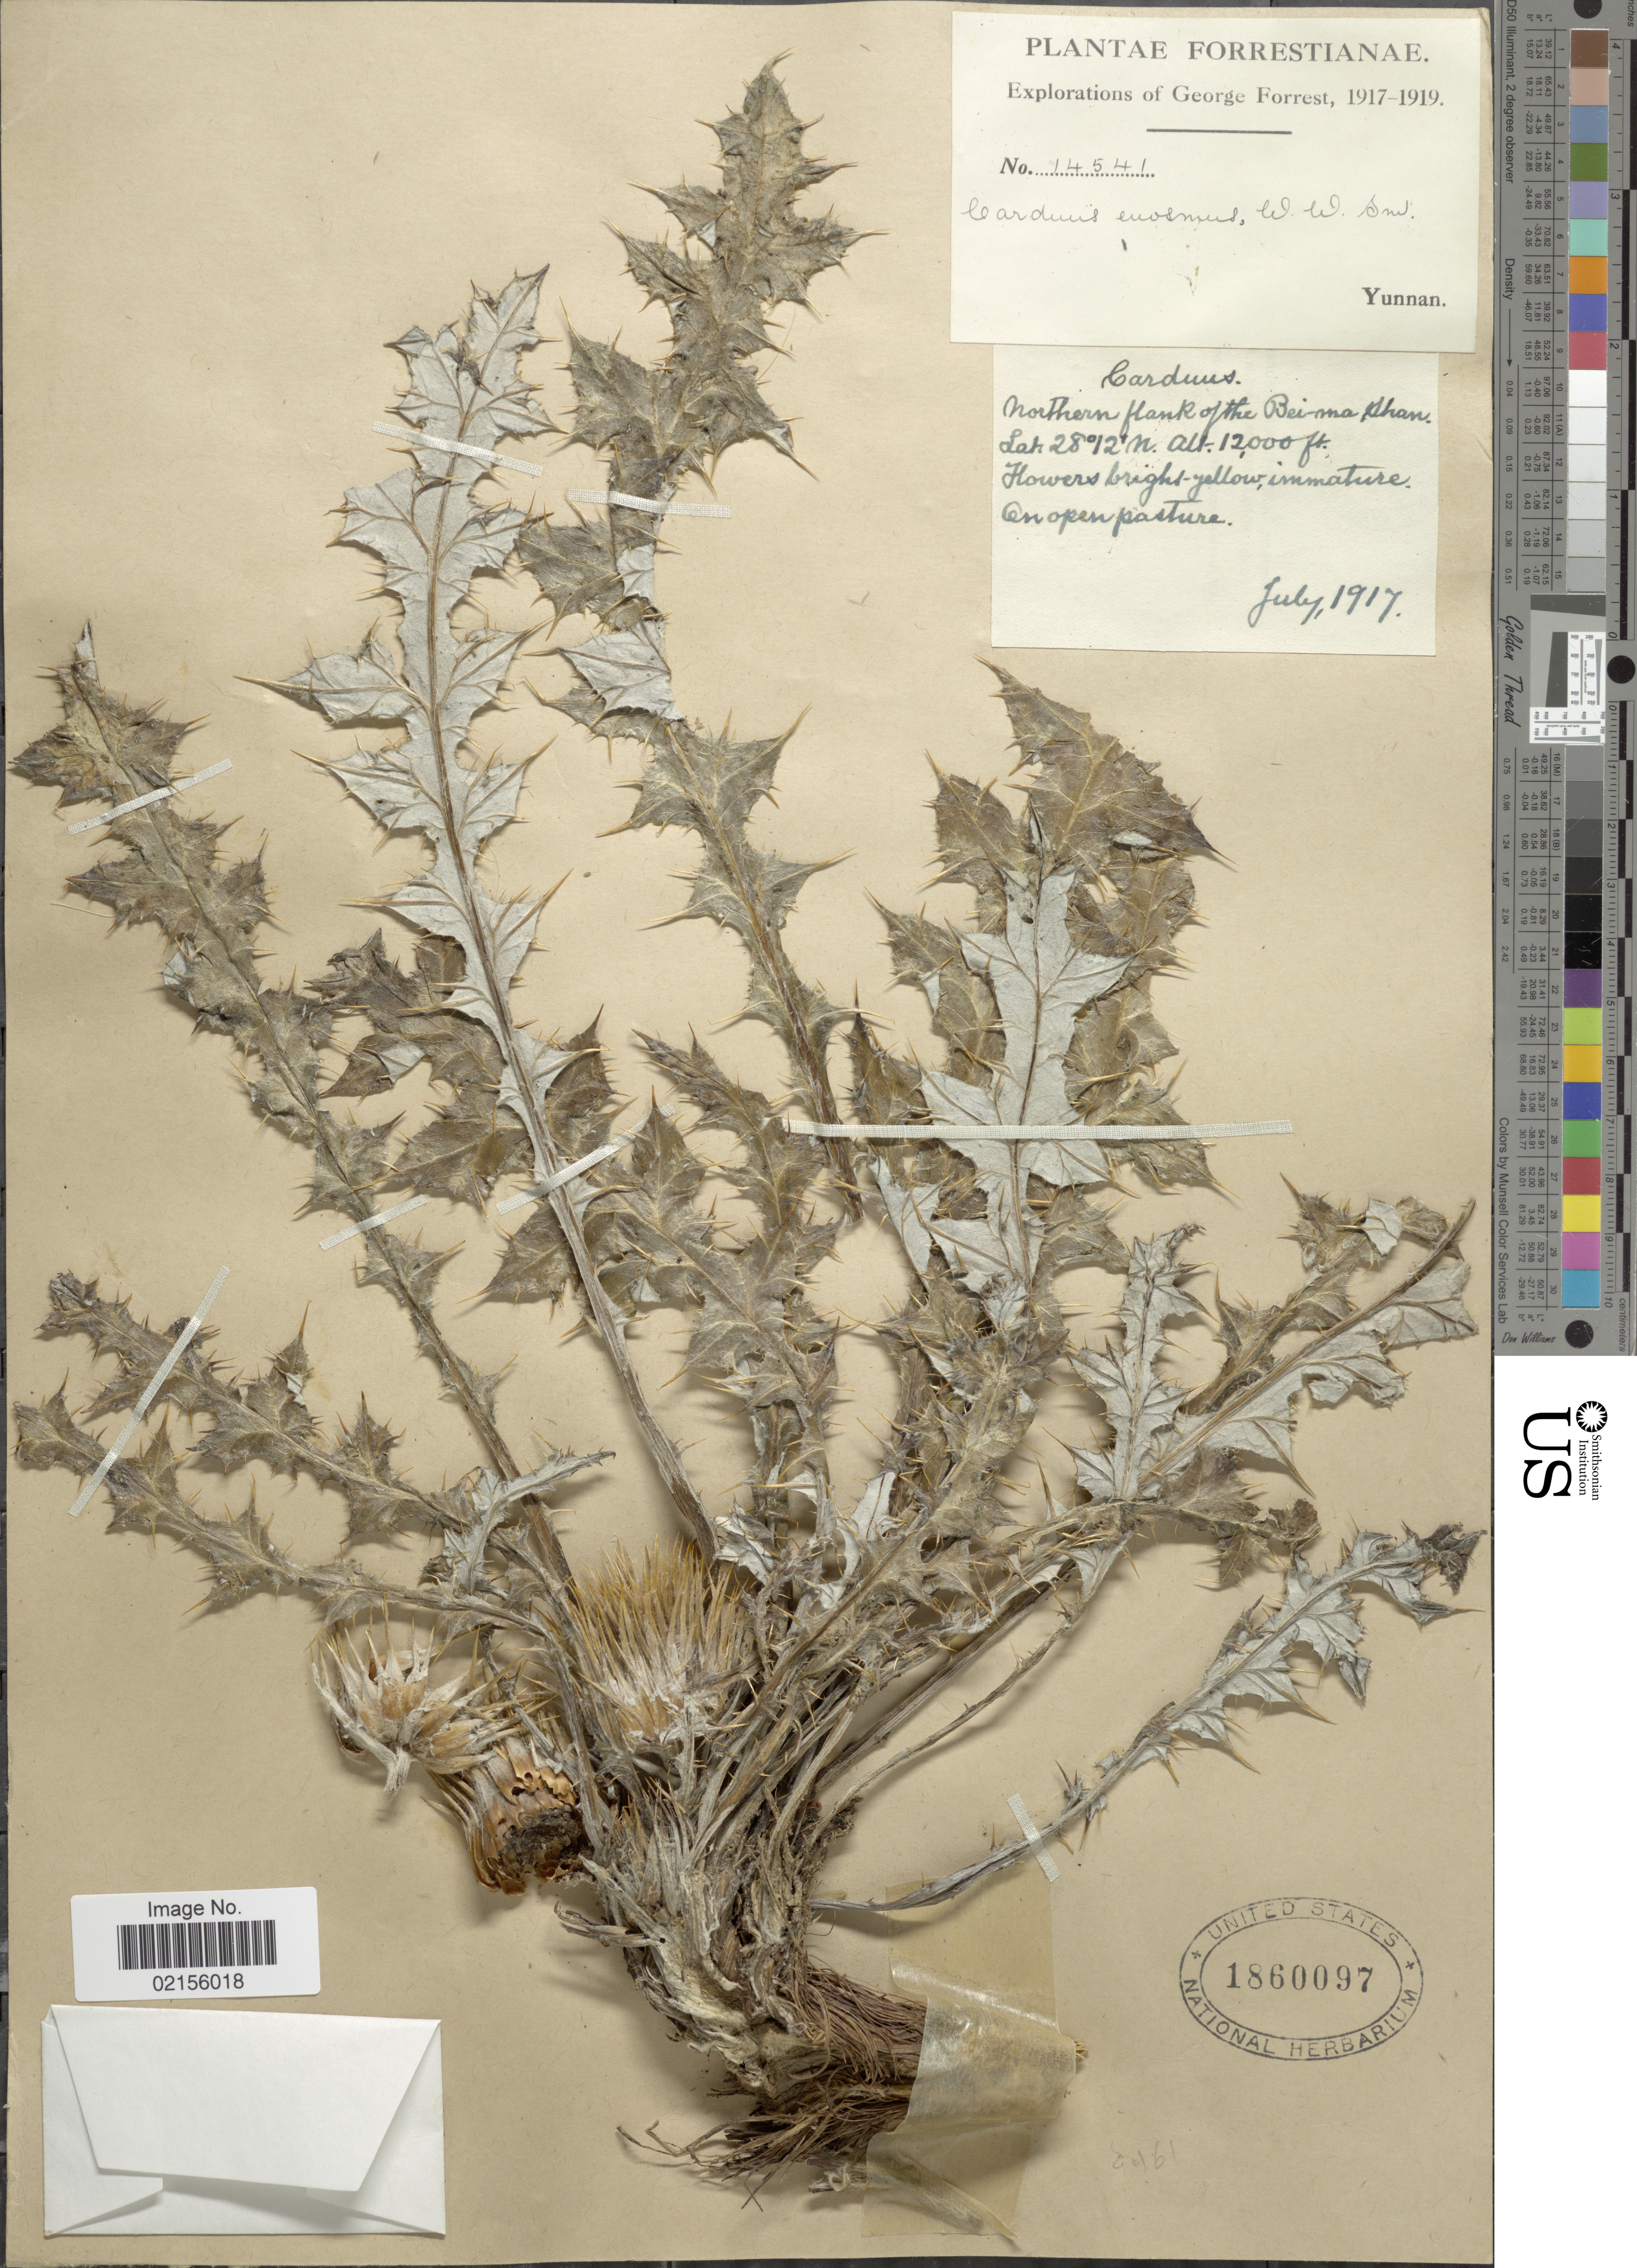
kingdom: Plantae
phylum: Tracheophyta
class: Magnoliopsida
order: Asterales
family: Asteraceae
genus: Xanthopappus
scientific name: Xanthopappus subacaulis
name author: C. Winkl.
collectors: G. Forrest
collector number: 14541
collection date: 1917-07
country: China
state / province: Yunnan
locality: Northern flank of the Bei-ma Shan, On open pasture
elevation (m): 3658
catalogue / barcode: US 1860097